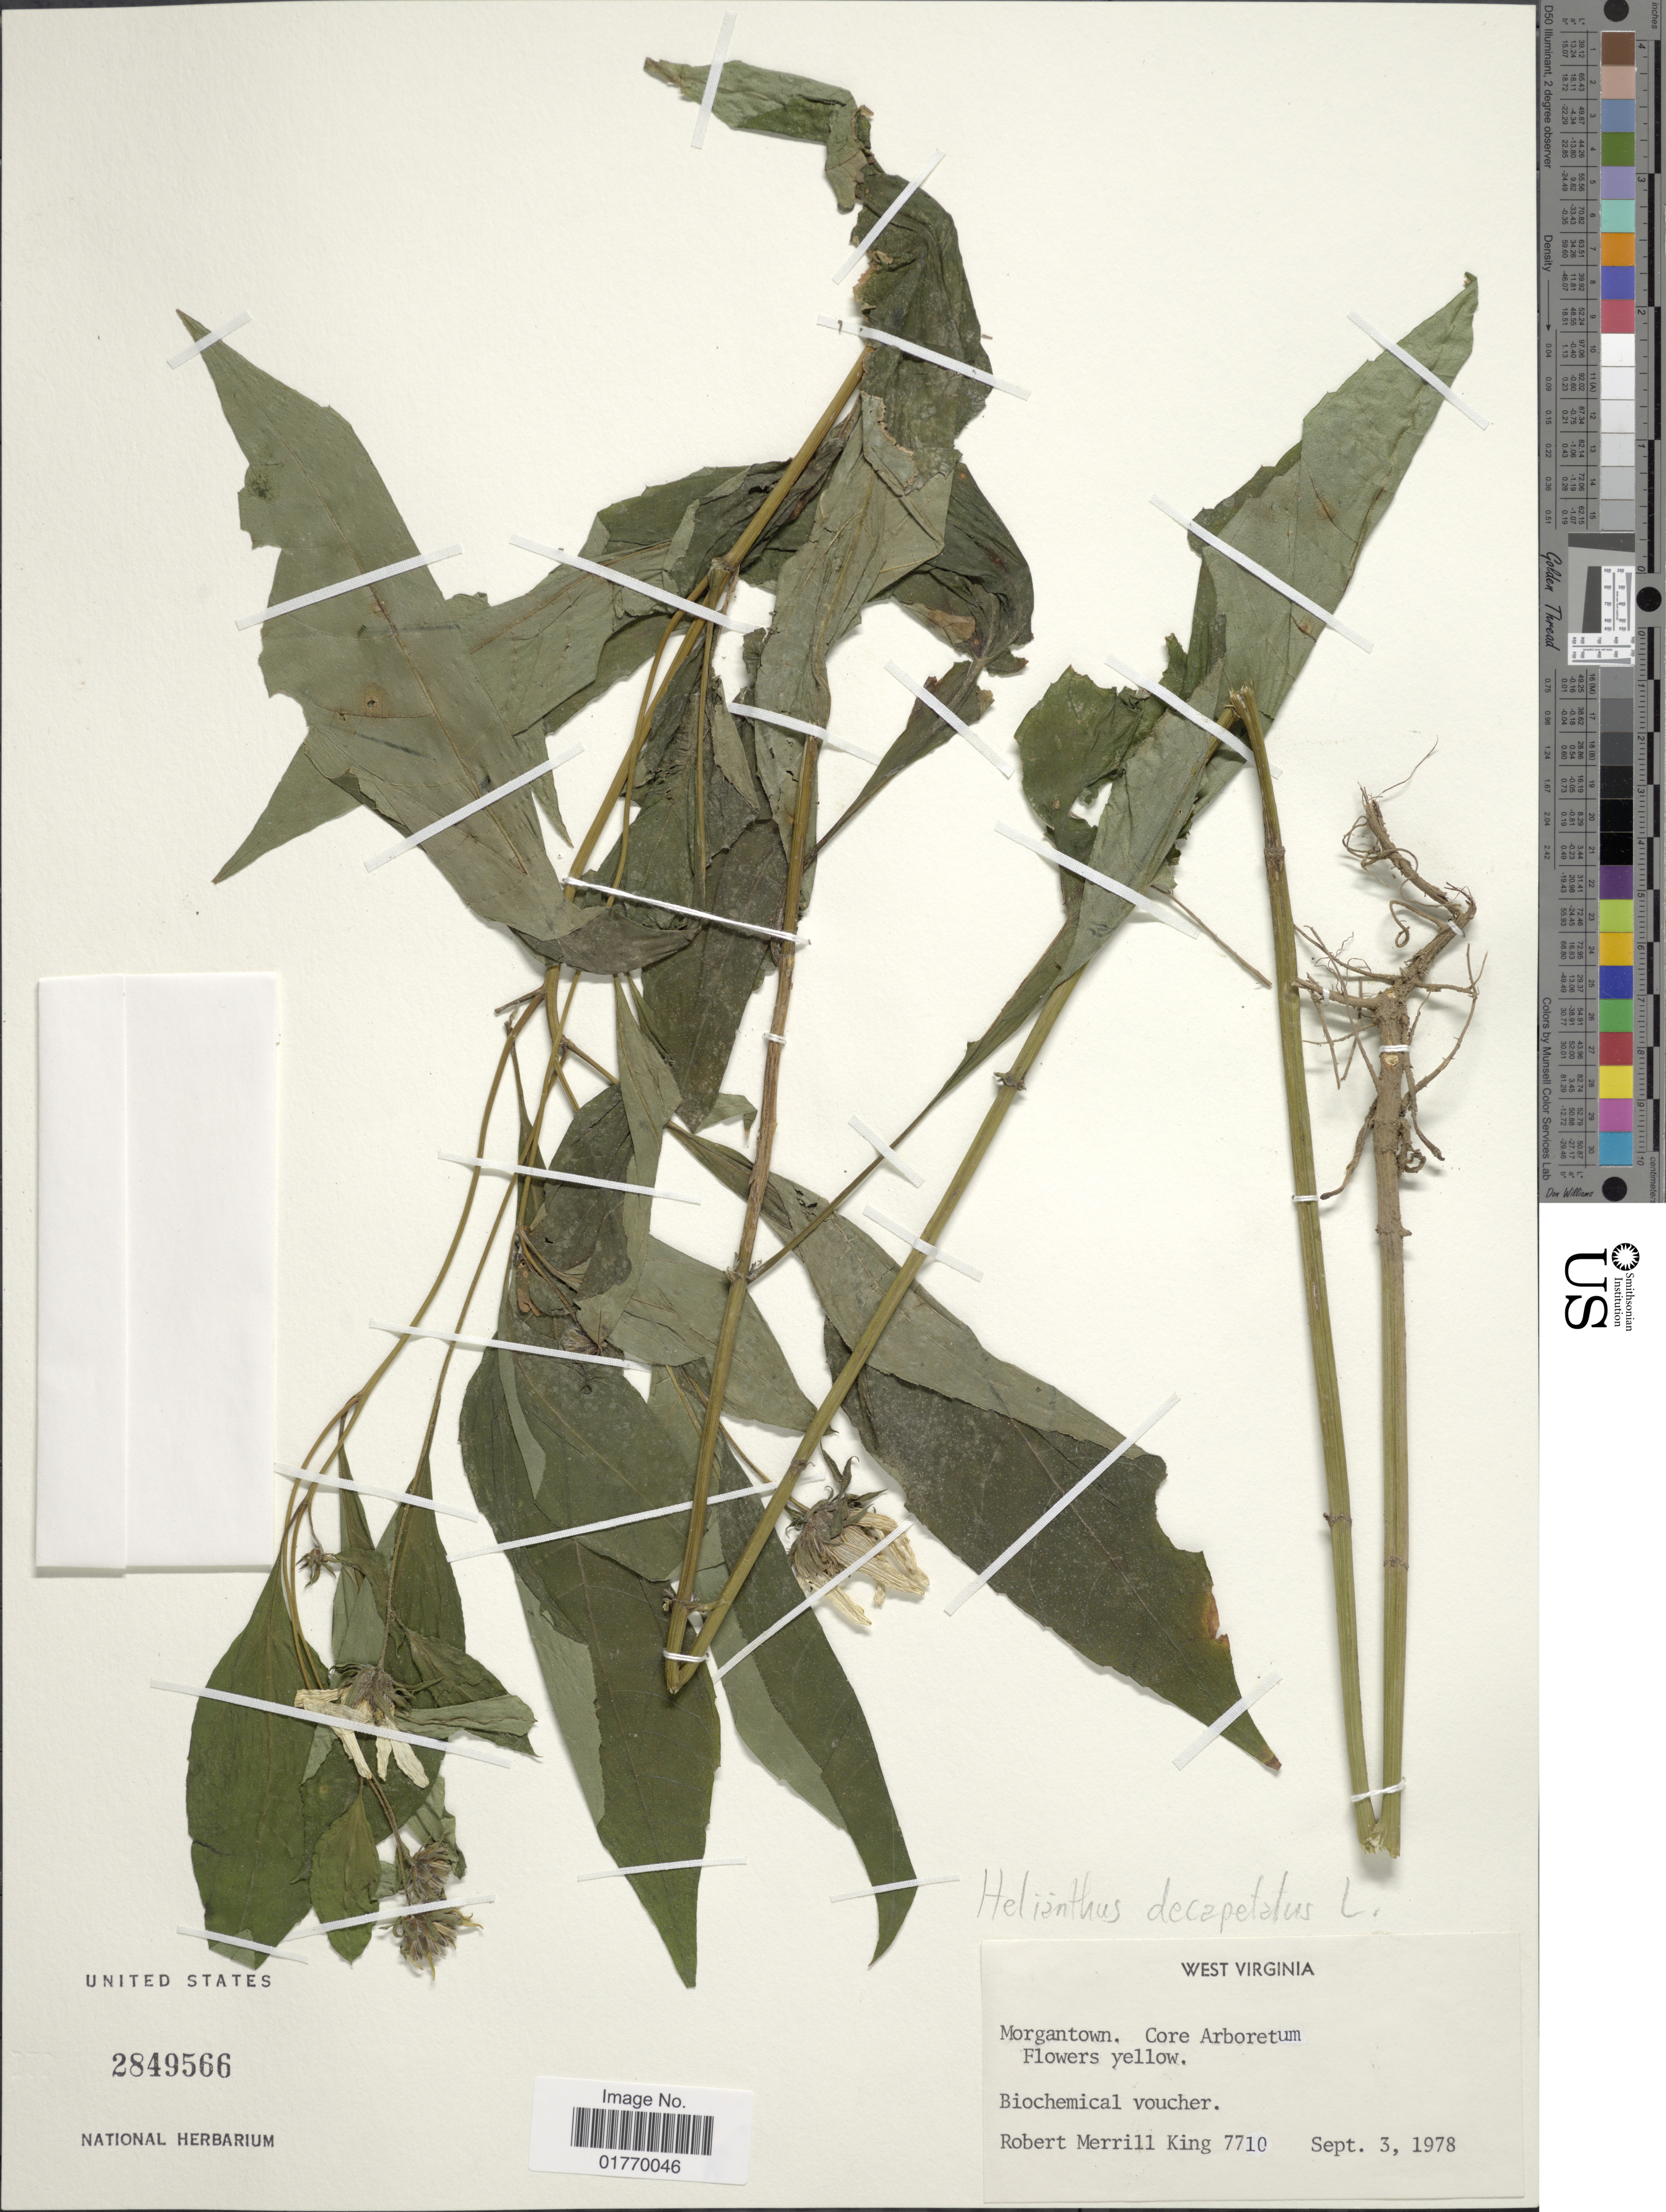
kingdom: Plantae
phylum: Tracheophyta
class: Magnoliopsida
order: Asterales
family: Asteraceae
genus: Helianthus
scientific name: Helianthus decapetalus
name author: L.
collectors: R. M. King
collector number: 7710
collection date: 1978-09-03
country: United States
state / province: West Virginia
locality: Morgantown, Core Arboretum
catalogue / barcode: US 2849566